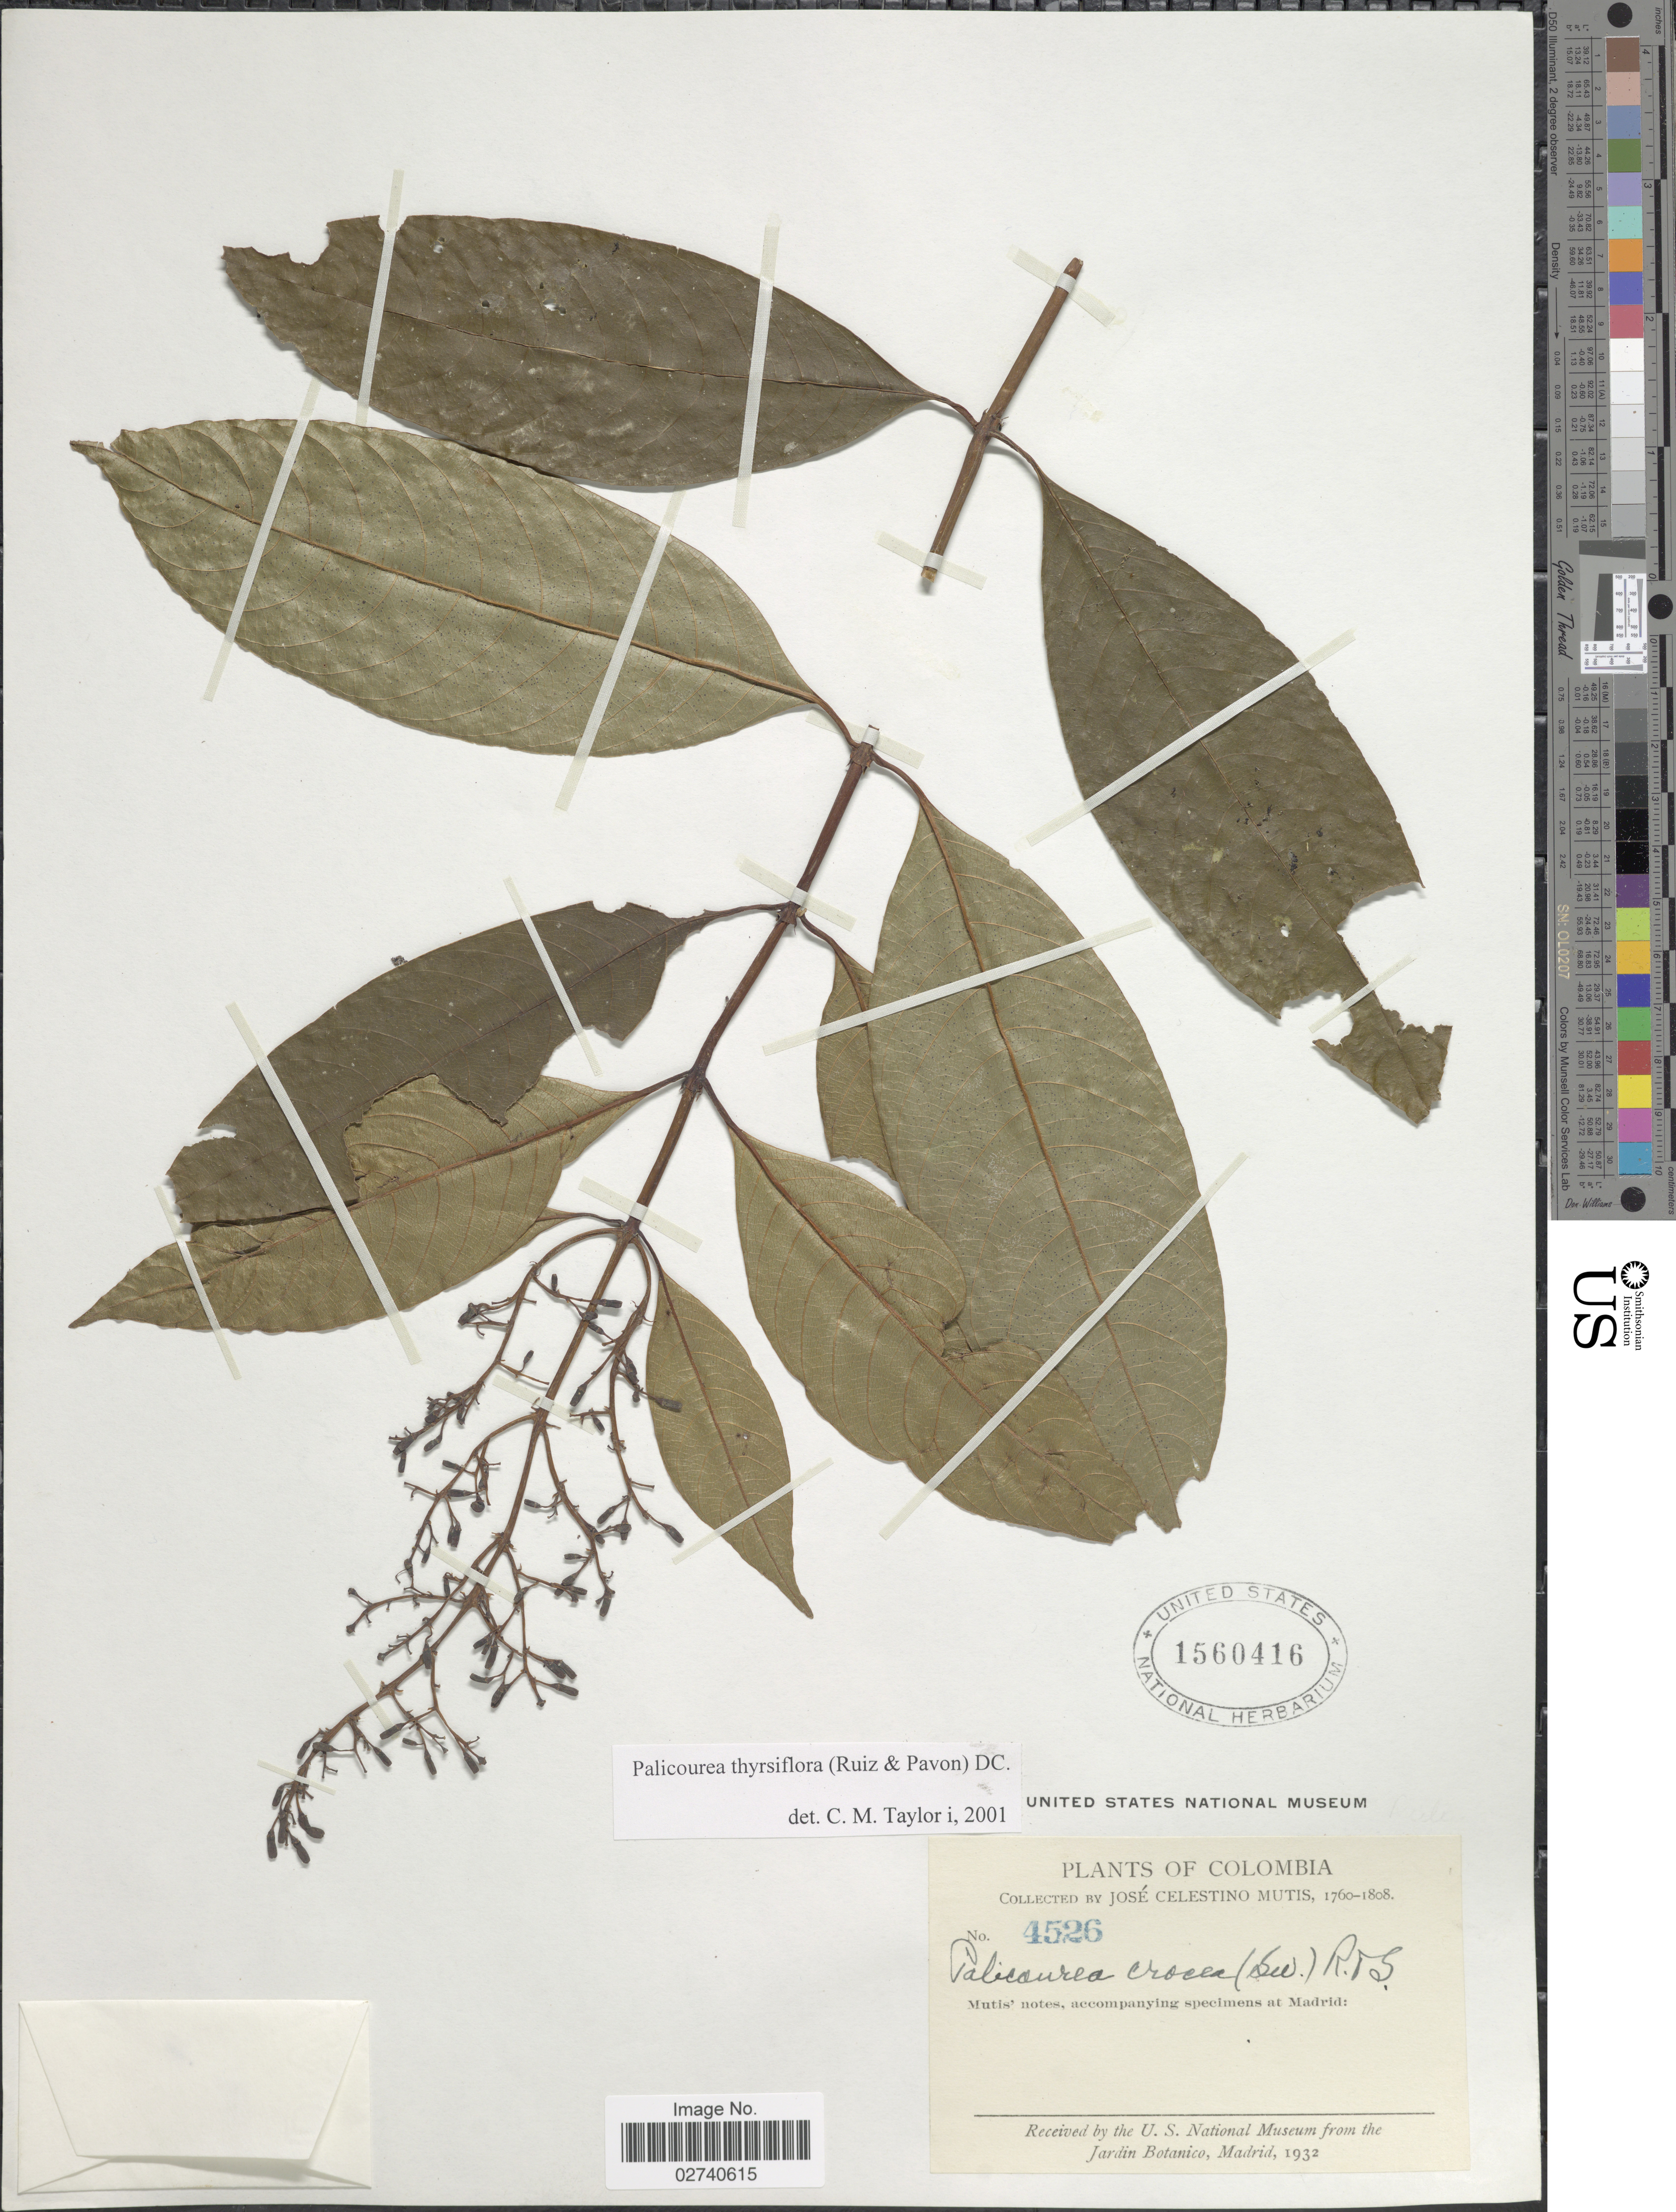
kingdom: Plantae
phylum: Tracheophyta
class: Magnoliopsida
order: Gentianales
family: Rubiaceae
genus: Palicourea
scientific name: Palicourea thyrsiflora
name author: (Ruiz & Pav.) DC.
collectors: J. C. B. Mutis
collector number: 4526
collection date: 1760/1808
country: Colombia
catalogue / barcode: US 1560416